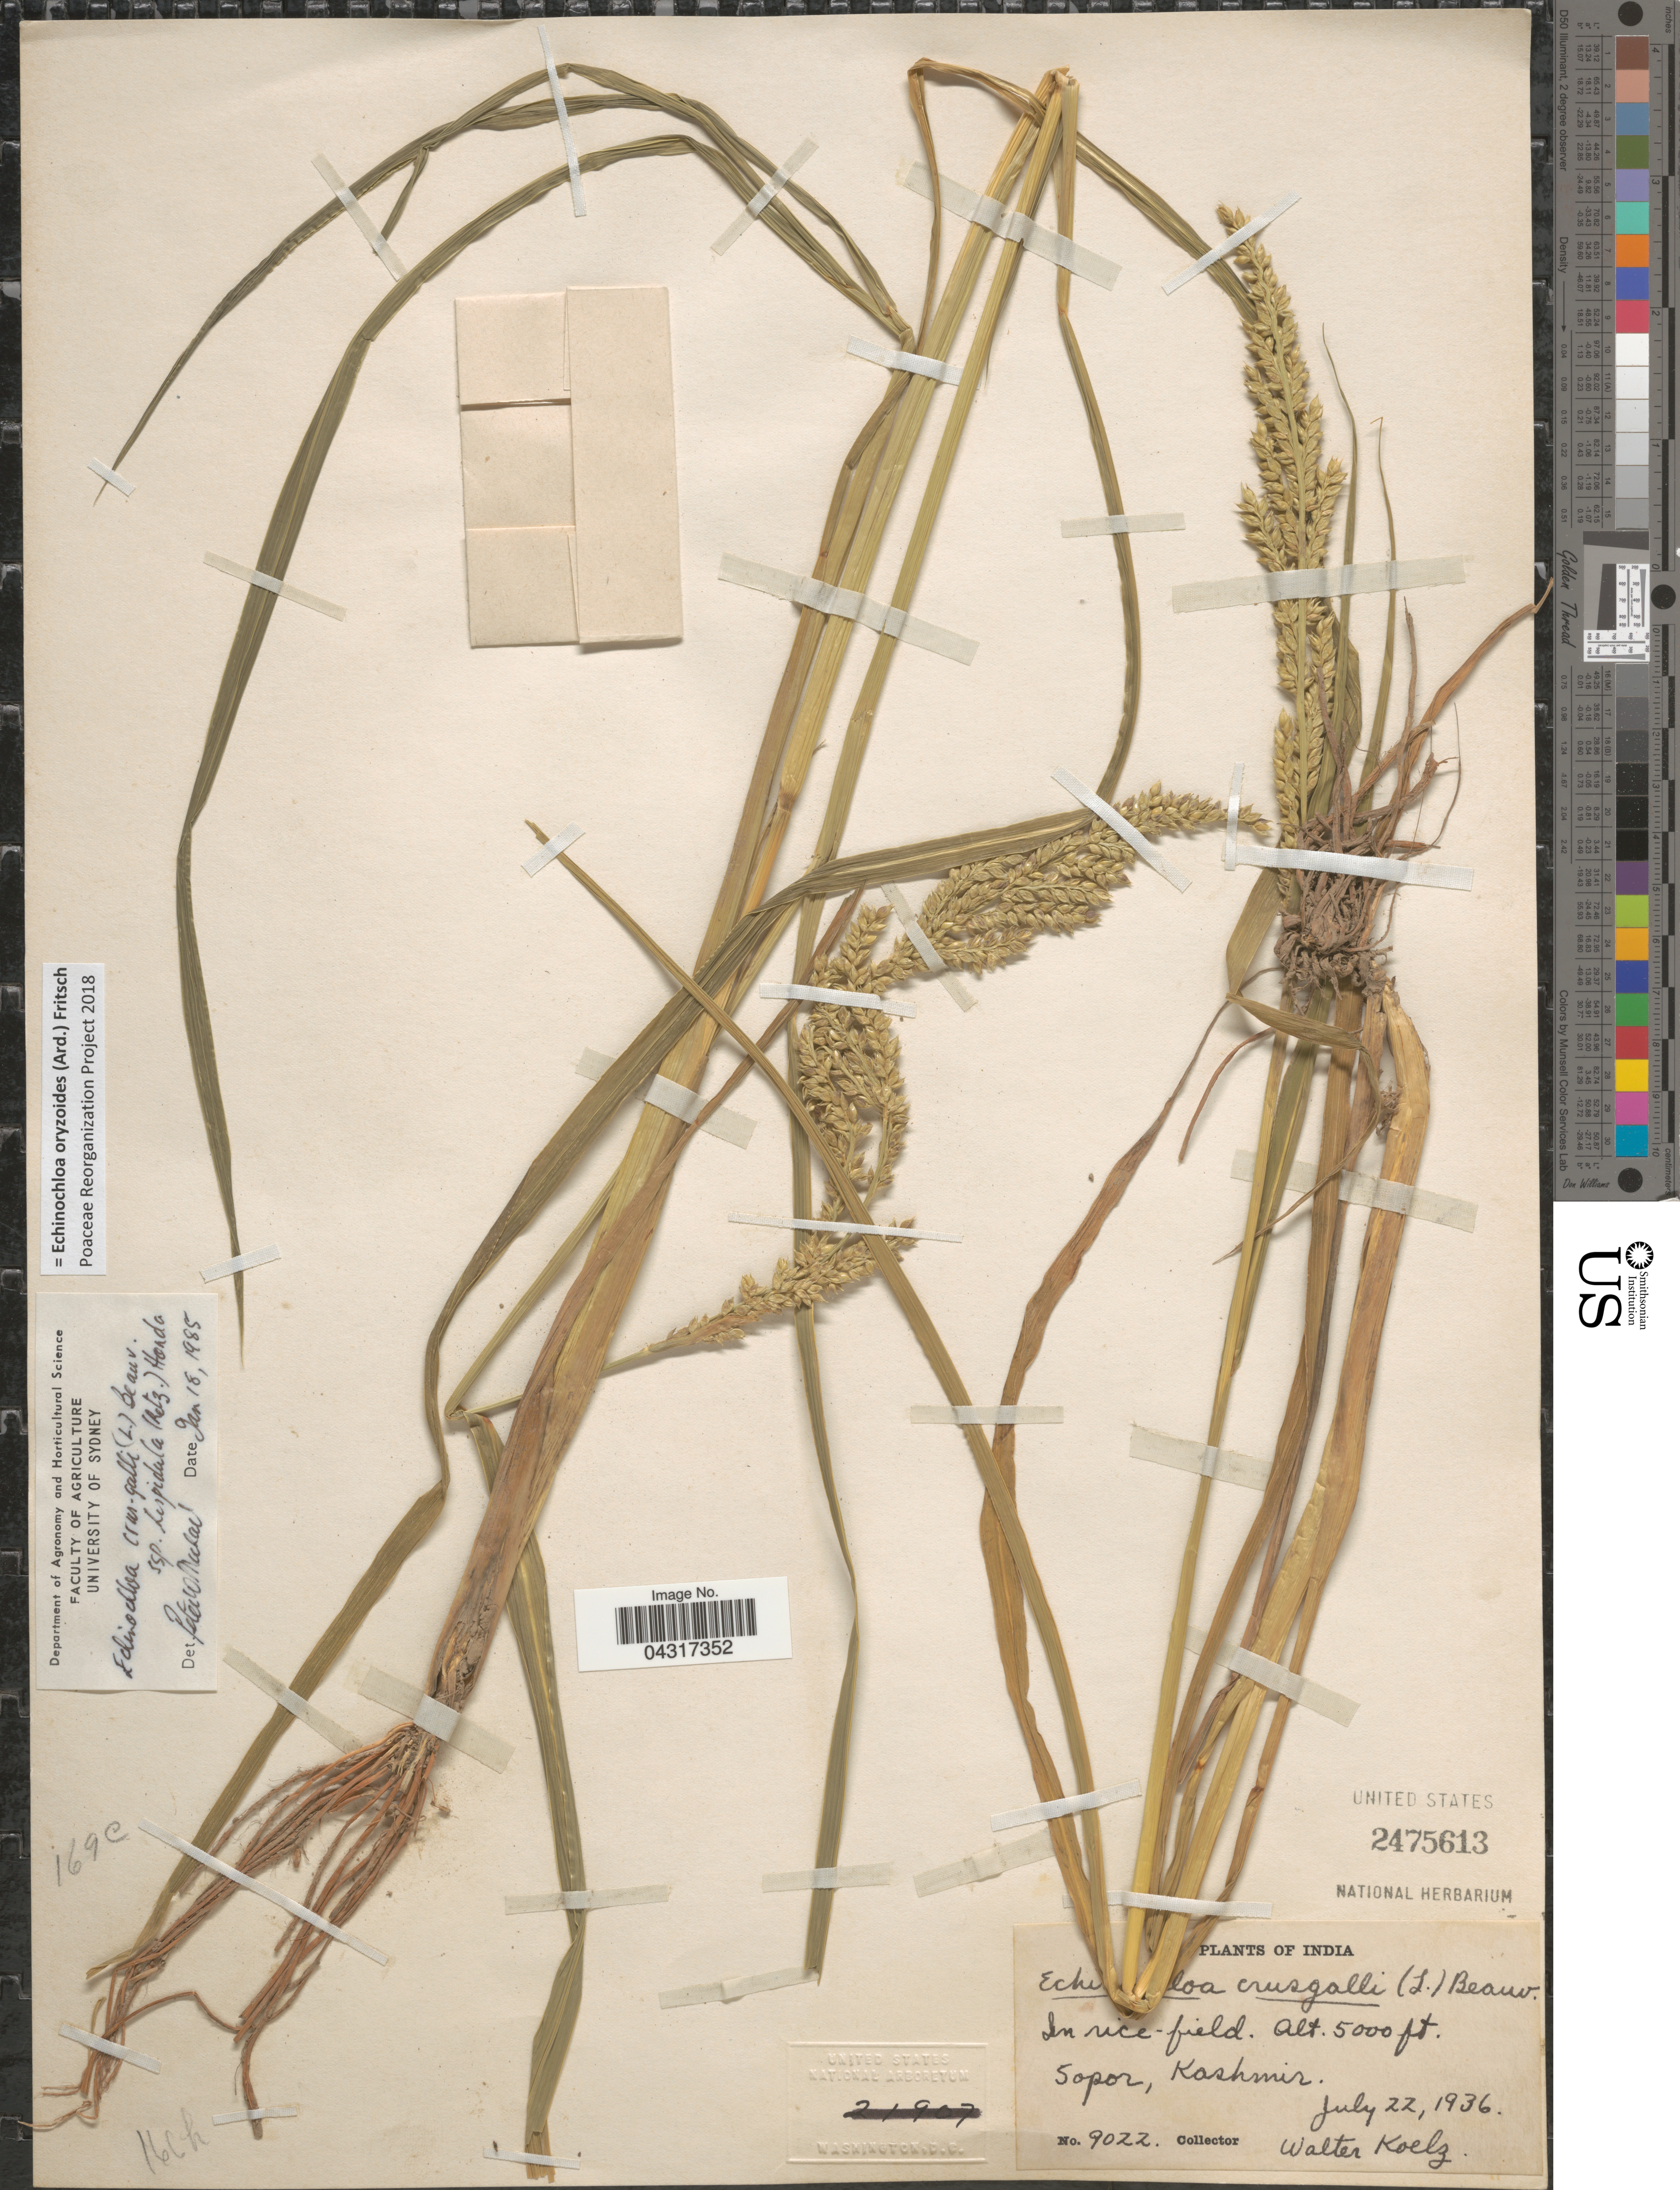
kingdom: Plantae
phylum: Tracheophyta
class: Liliopsida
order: Poales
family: Poaceae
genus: Echinochloa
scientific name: Echinochloa oryzoides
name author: (Ard.) Fritsch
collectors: W. N. Koelz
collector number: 9022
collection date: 1936-07-22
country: India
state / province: Jammu and Kashmir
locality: In rice-field. Sopor, Kashmir.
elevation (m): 1524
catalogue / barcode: US 2475613